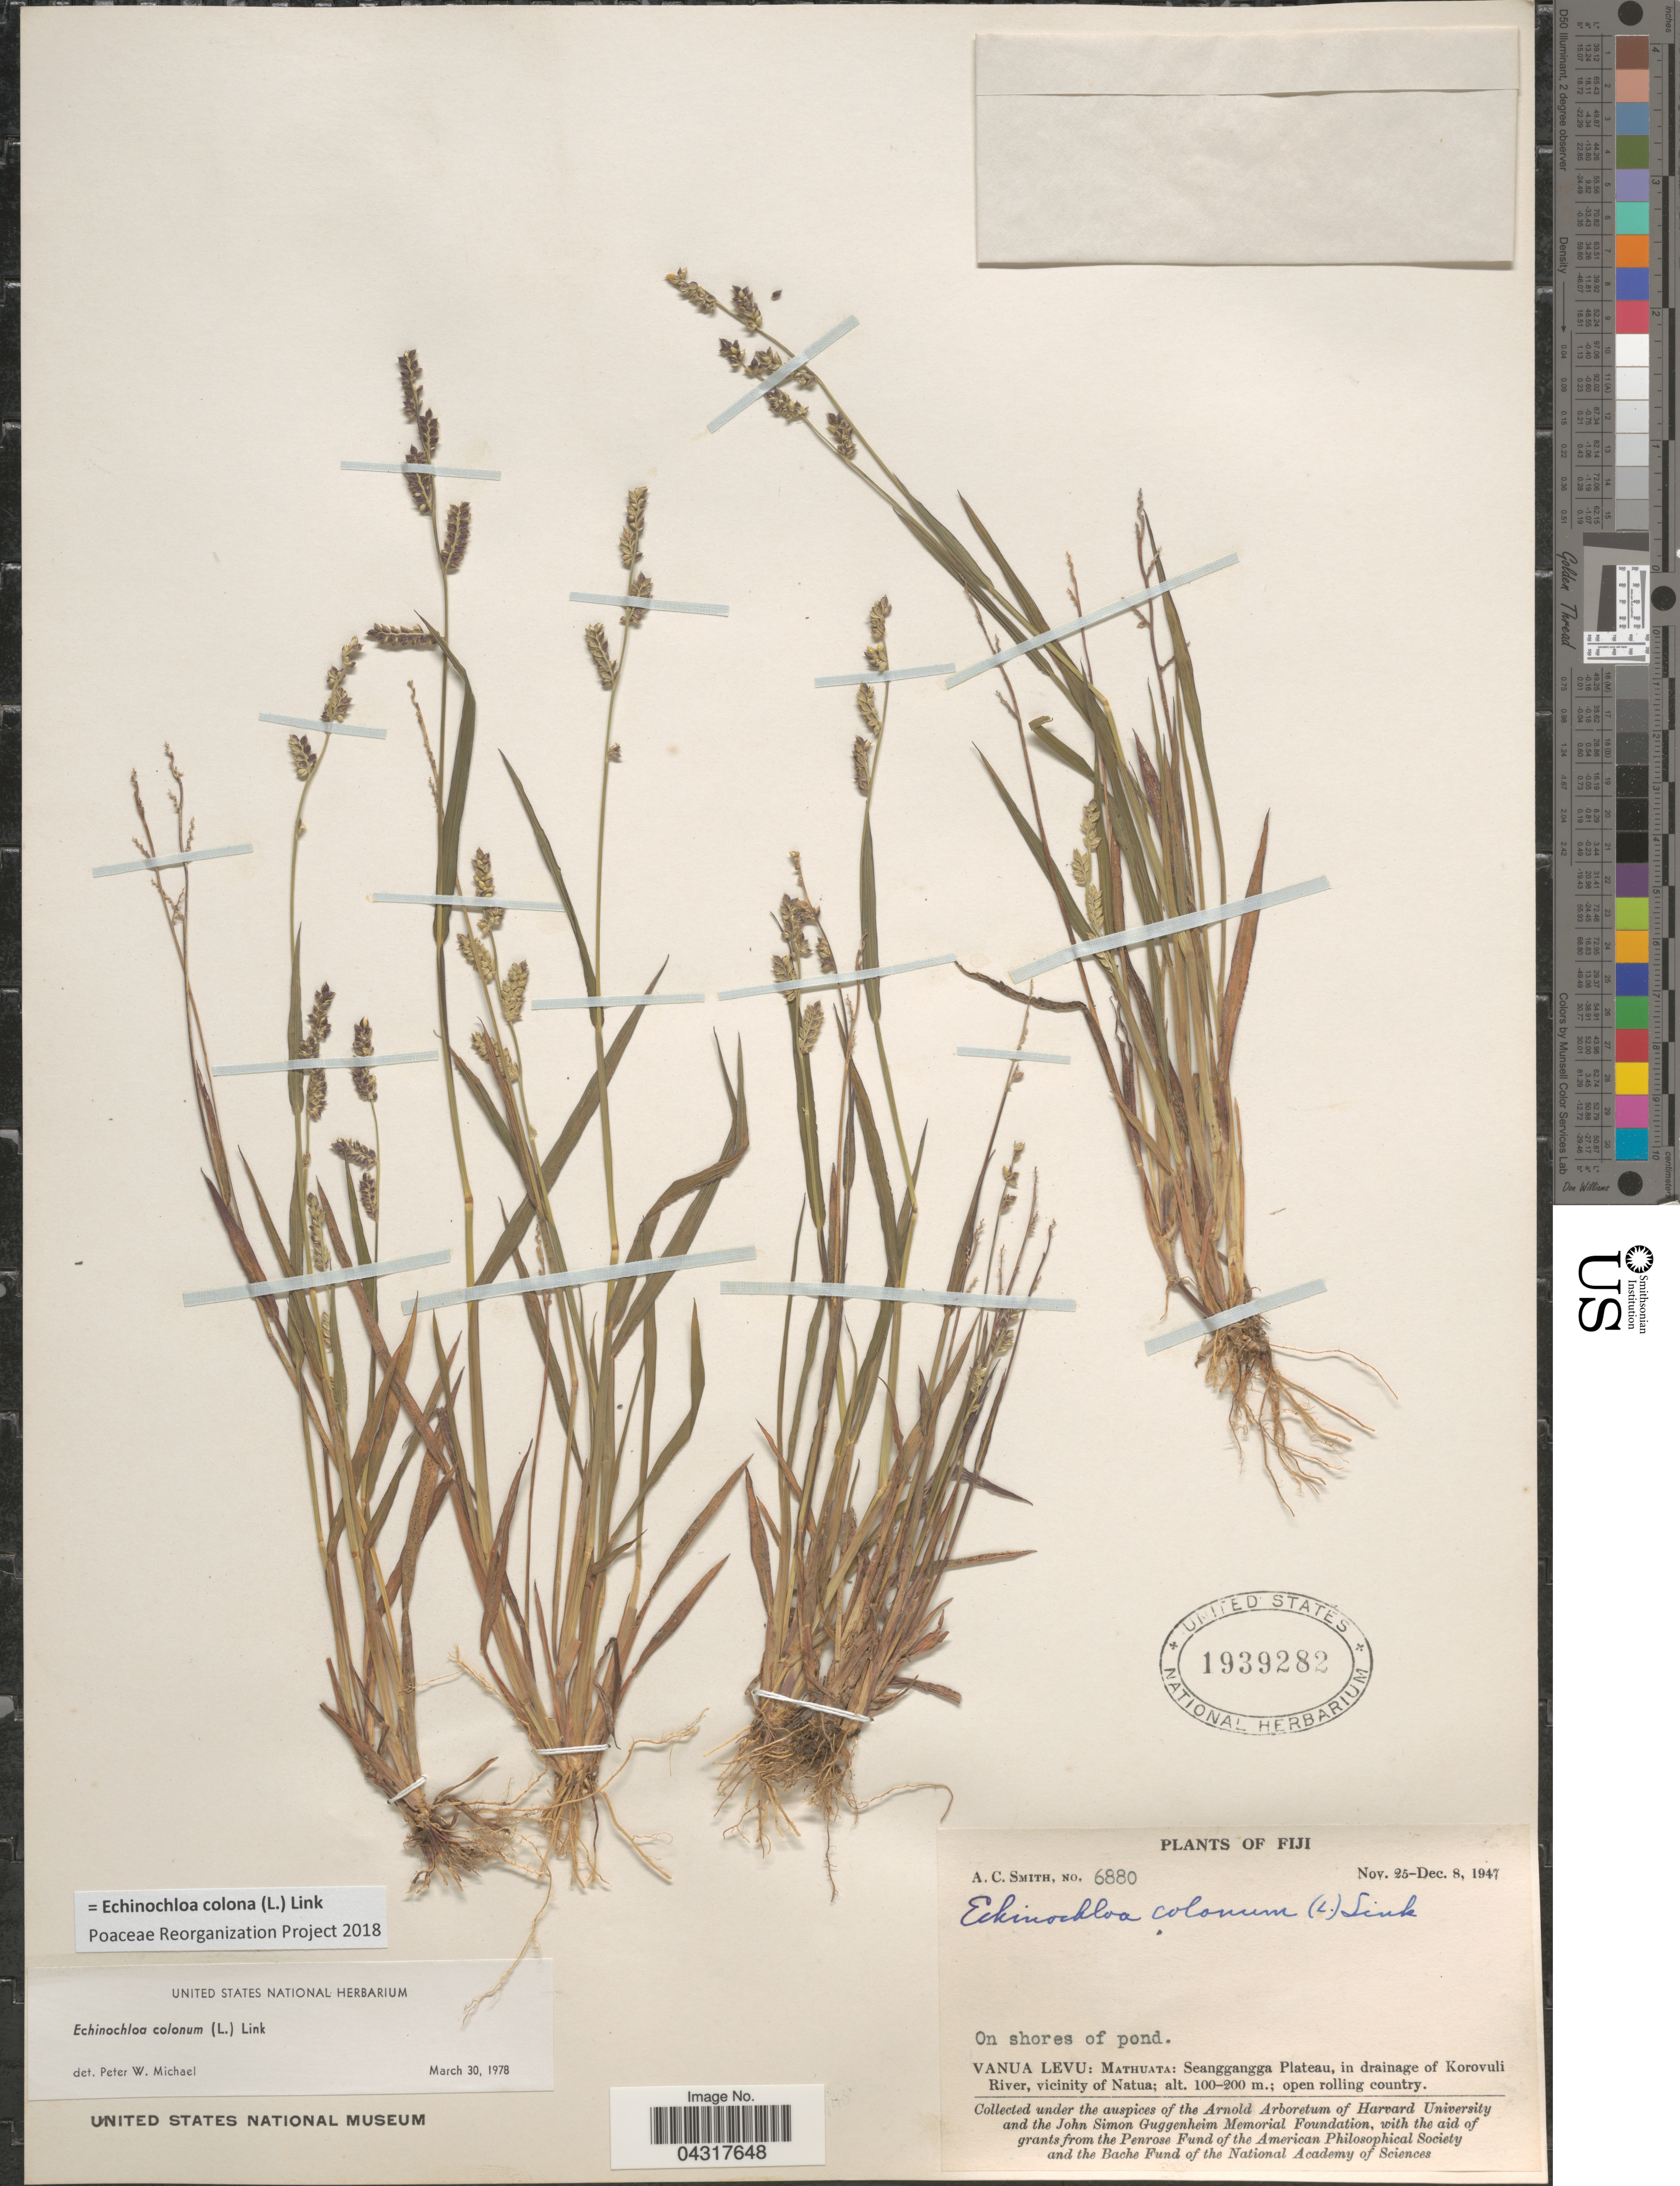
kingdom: Plantae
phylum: Tracheophyta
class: Liliopsida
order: Poales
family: Poaceae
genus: Echinochloa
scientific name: Echinochloa colona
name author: (L.) Link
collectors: A. C. Smith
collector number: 6880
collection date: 1947-11-25/1947-12-08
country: Fiji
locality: Vanua Levu: Mathuata: Seanggangga Plateau, in drainage of Korovuli River, vicinity of Natua.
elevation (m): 100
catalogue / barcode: US 1939282